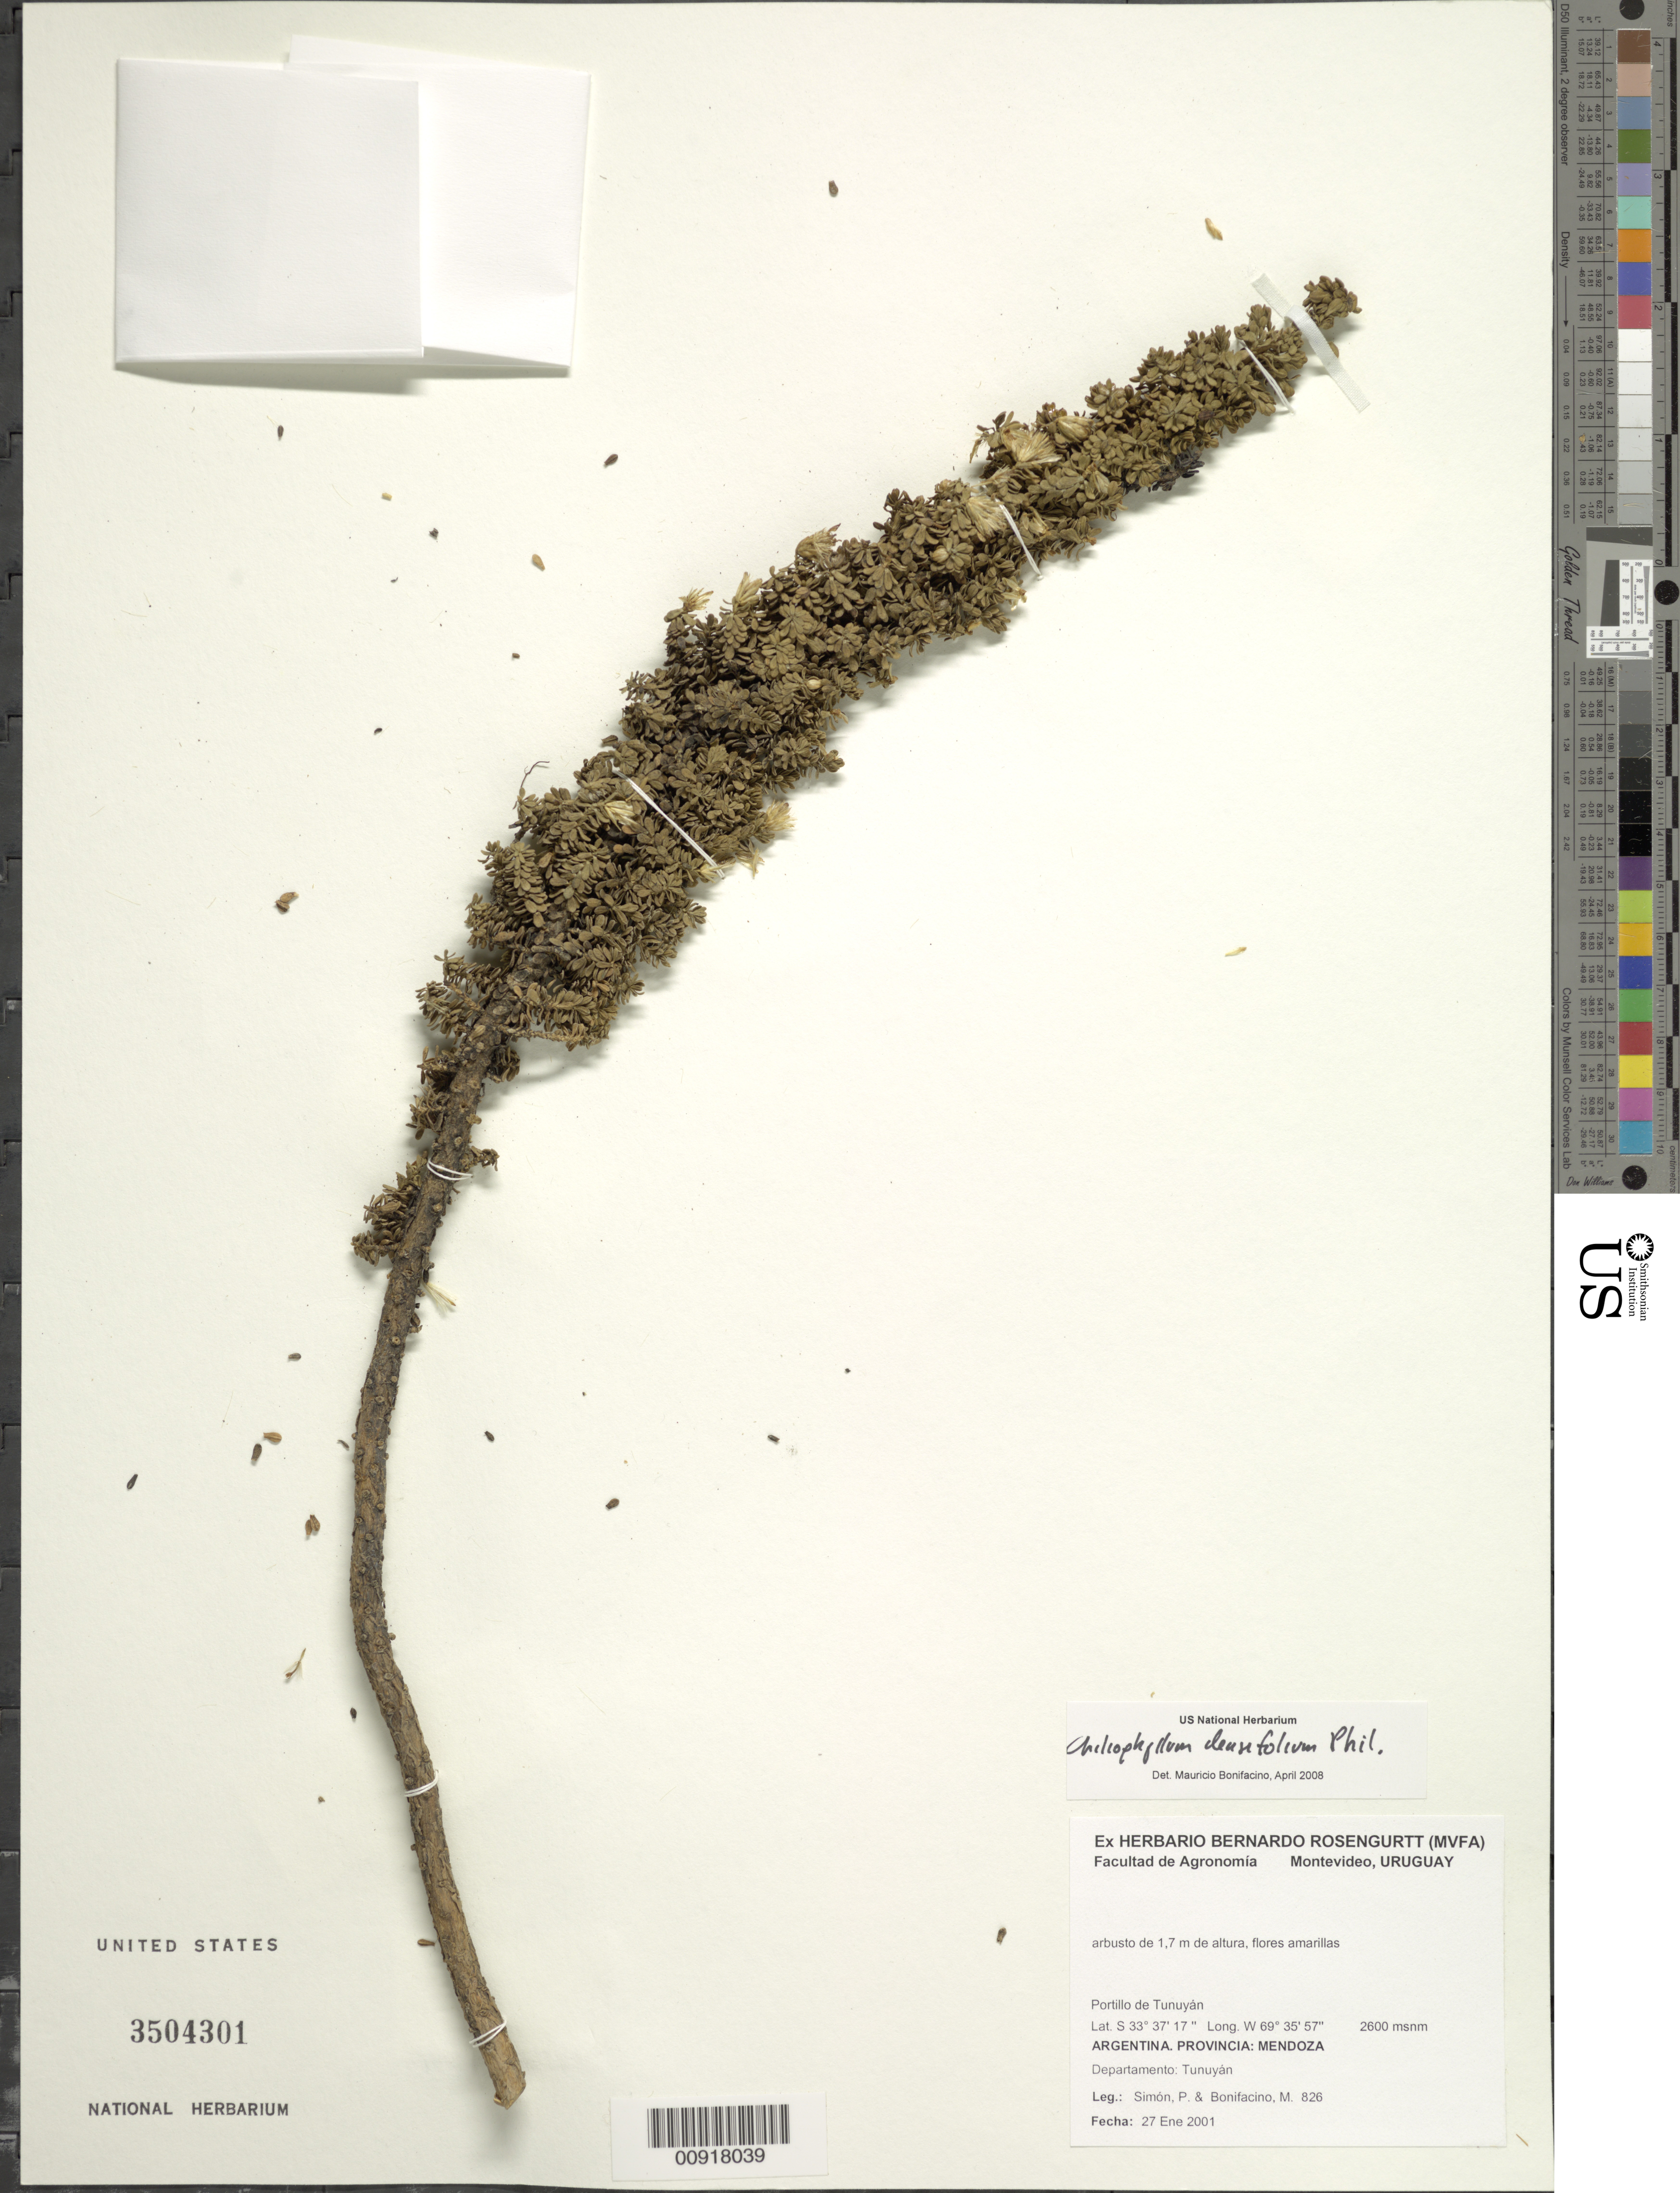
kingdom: Plantae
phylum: Tracheophyta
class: Magnoliopsida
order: Asterales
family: Asteraceae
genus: Chiliophyllum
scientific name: Chiliophyllum densifolium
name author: Phil.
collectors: P. M. Simón & M. Bonifacino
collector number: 826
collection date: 2001-01-27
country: Argentina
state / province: Mendoza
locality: Portillo de Tunuyan, Departamento Tunuyan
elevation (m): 2600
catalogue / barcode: US 3504301